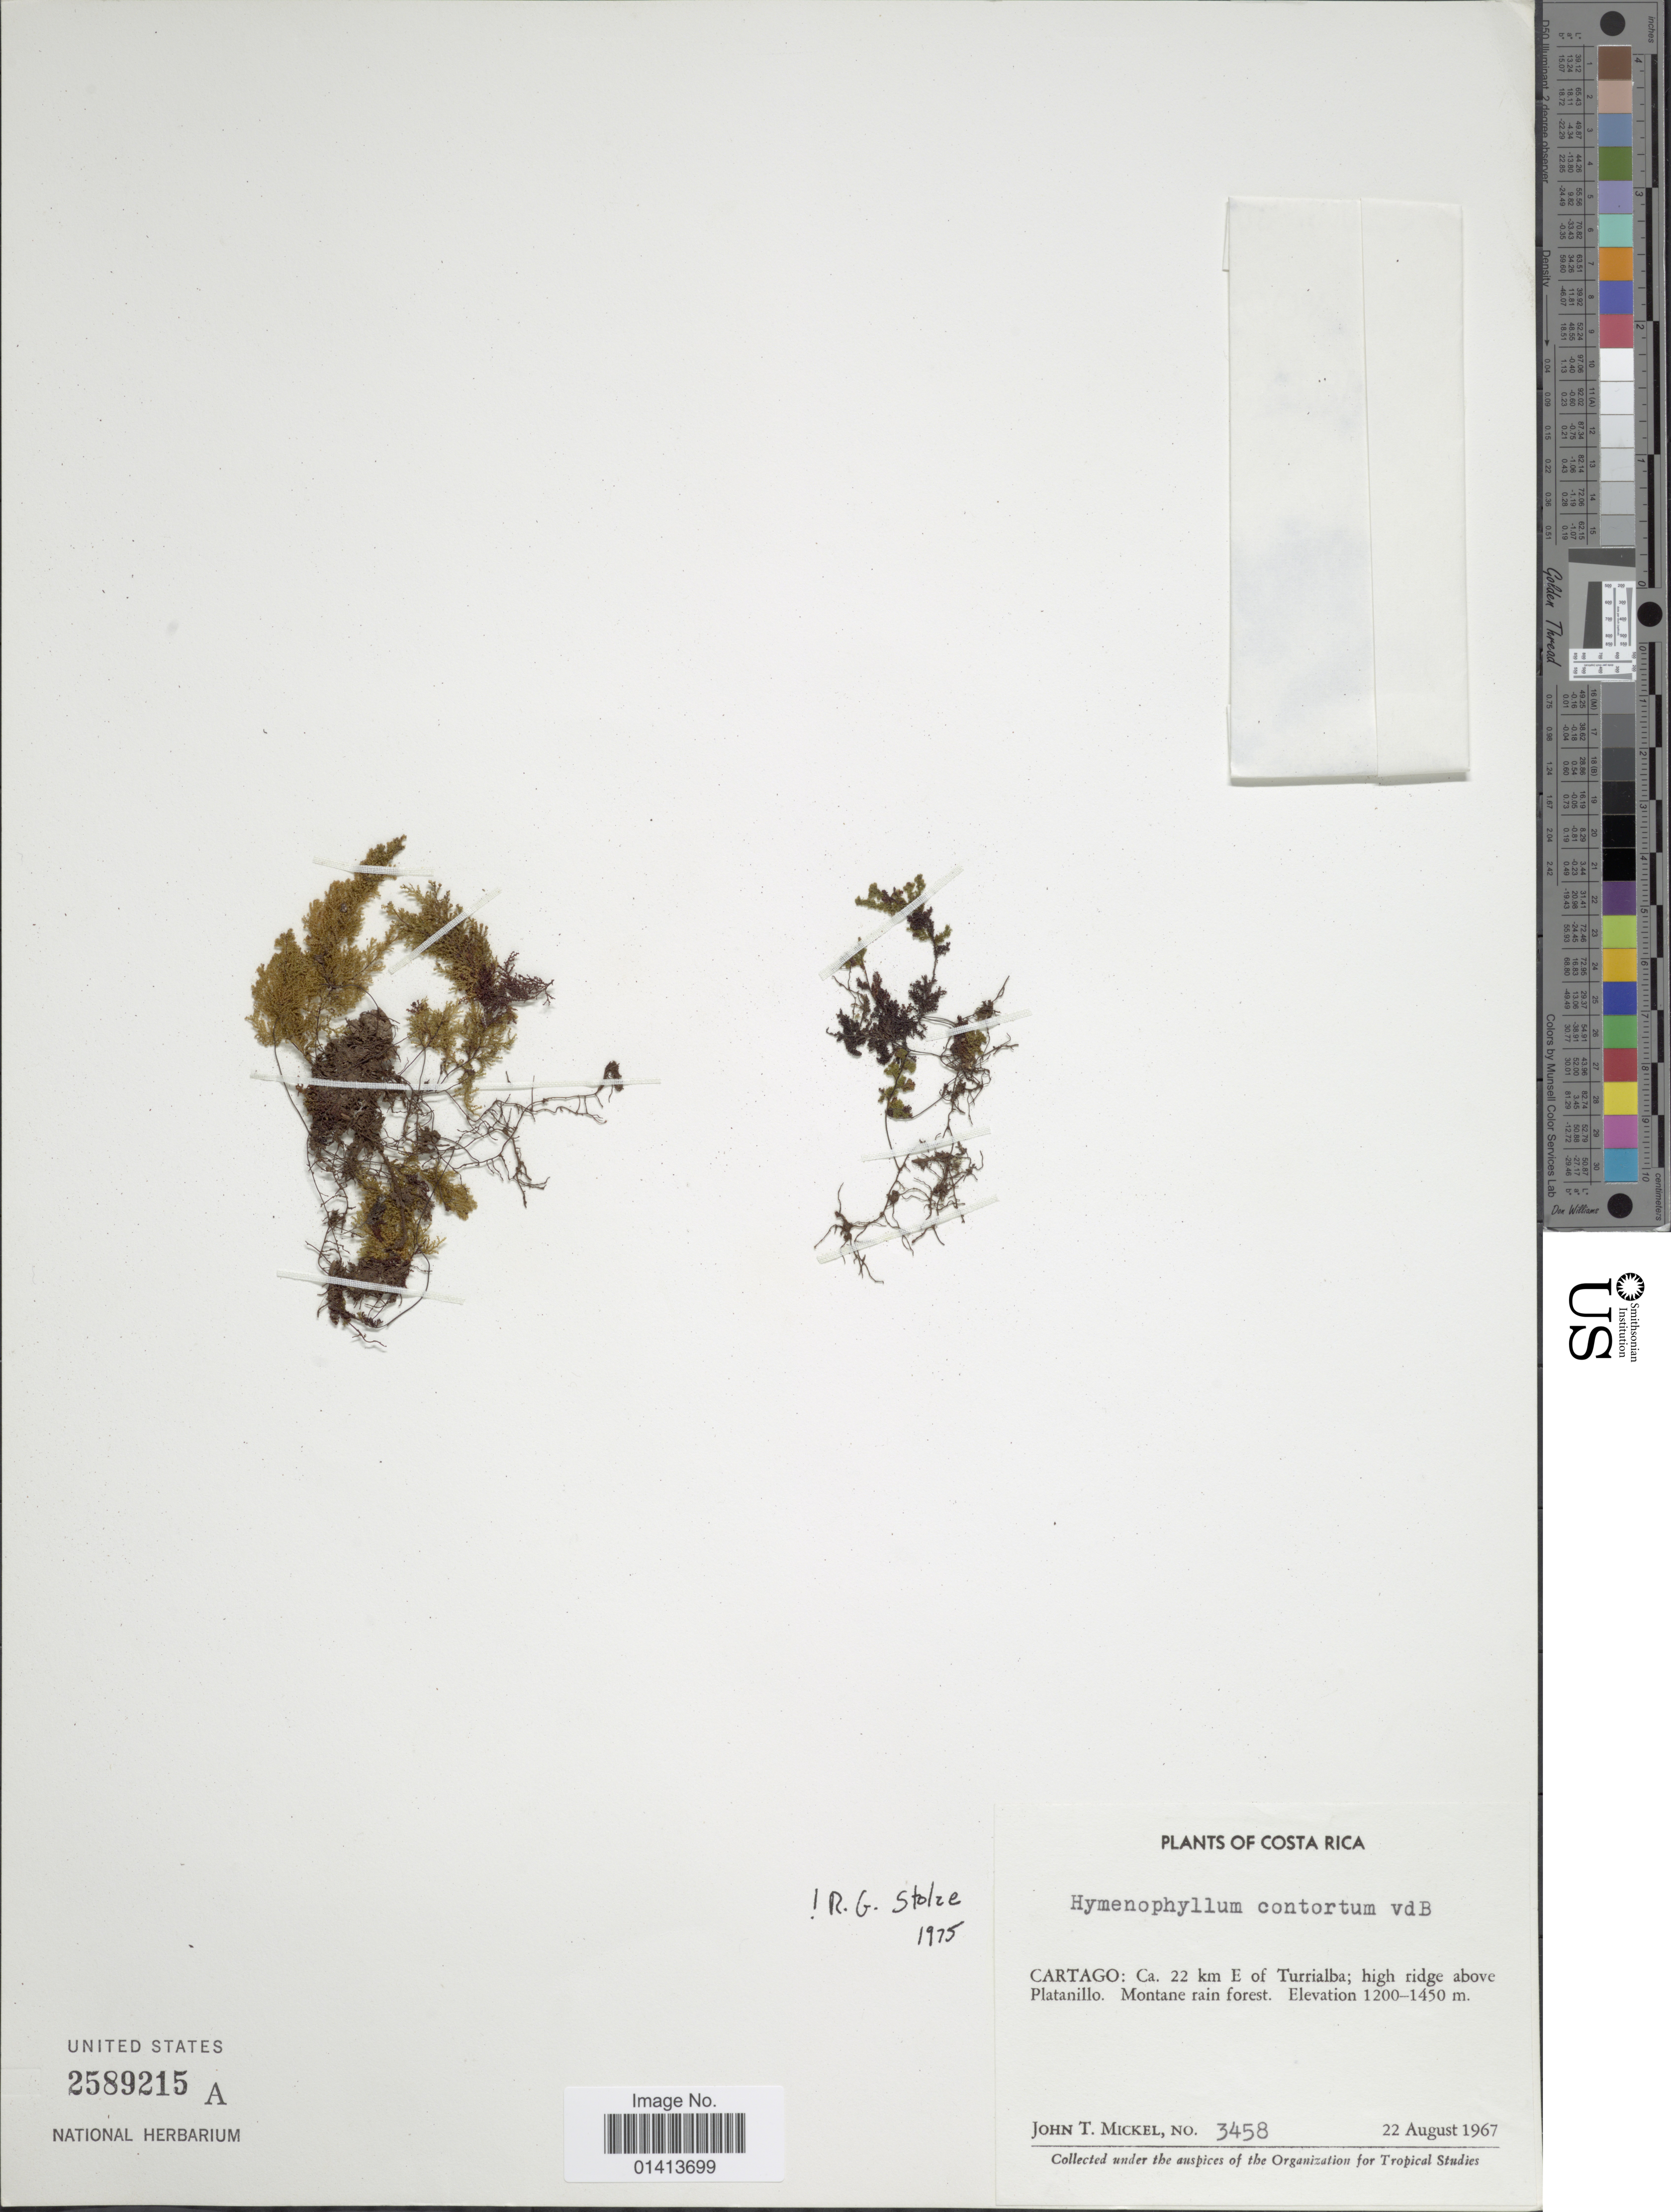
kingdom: Plantae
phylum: Tracheophyta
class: Polypodiopsida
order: Hymenophyllales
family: Hymenophyllaceae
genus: Hymenophyllum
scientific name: Hymenophyllum contortum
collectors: J. T. Mickel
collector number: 3458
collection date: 1967-08-22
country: Costa Rica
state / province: Cartago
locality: Ca. 22 km E of Turrialba; high above ridge above Platanillo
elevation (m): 1200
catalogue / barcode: US 2589215a